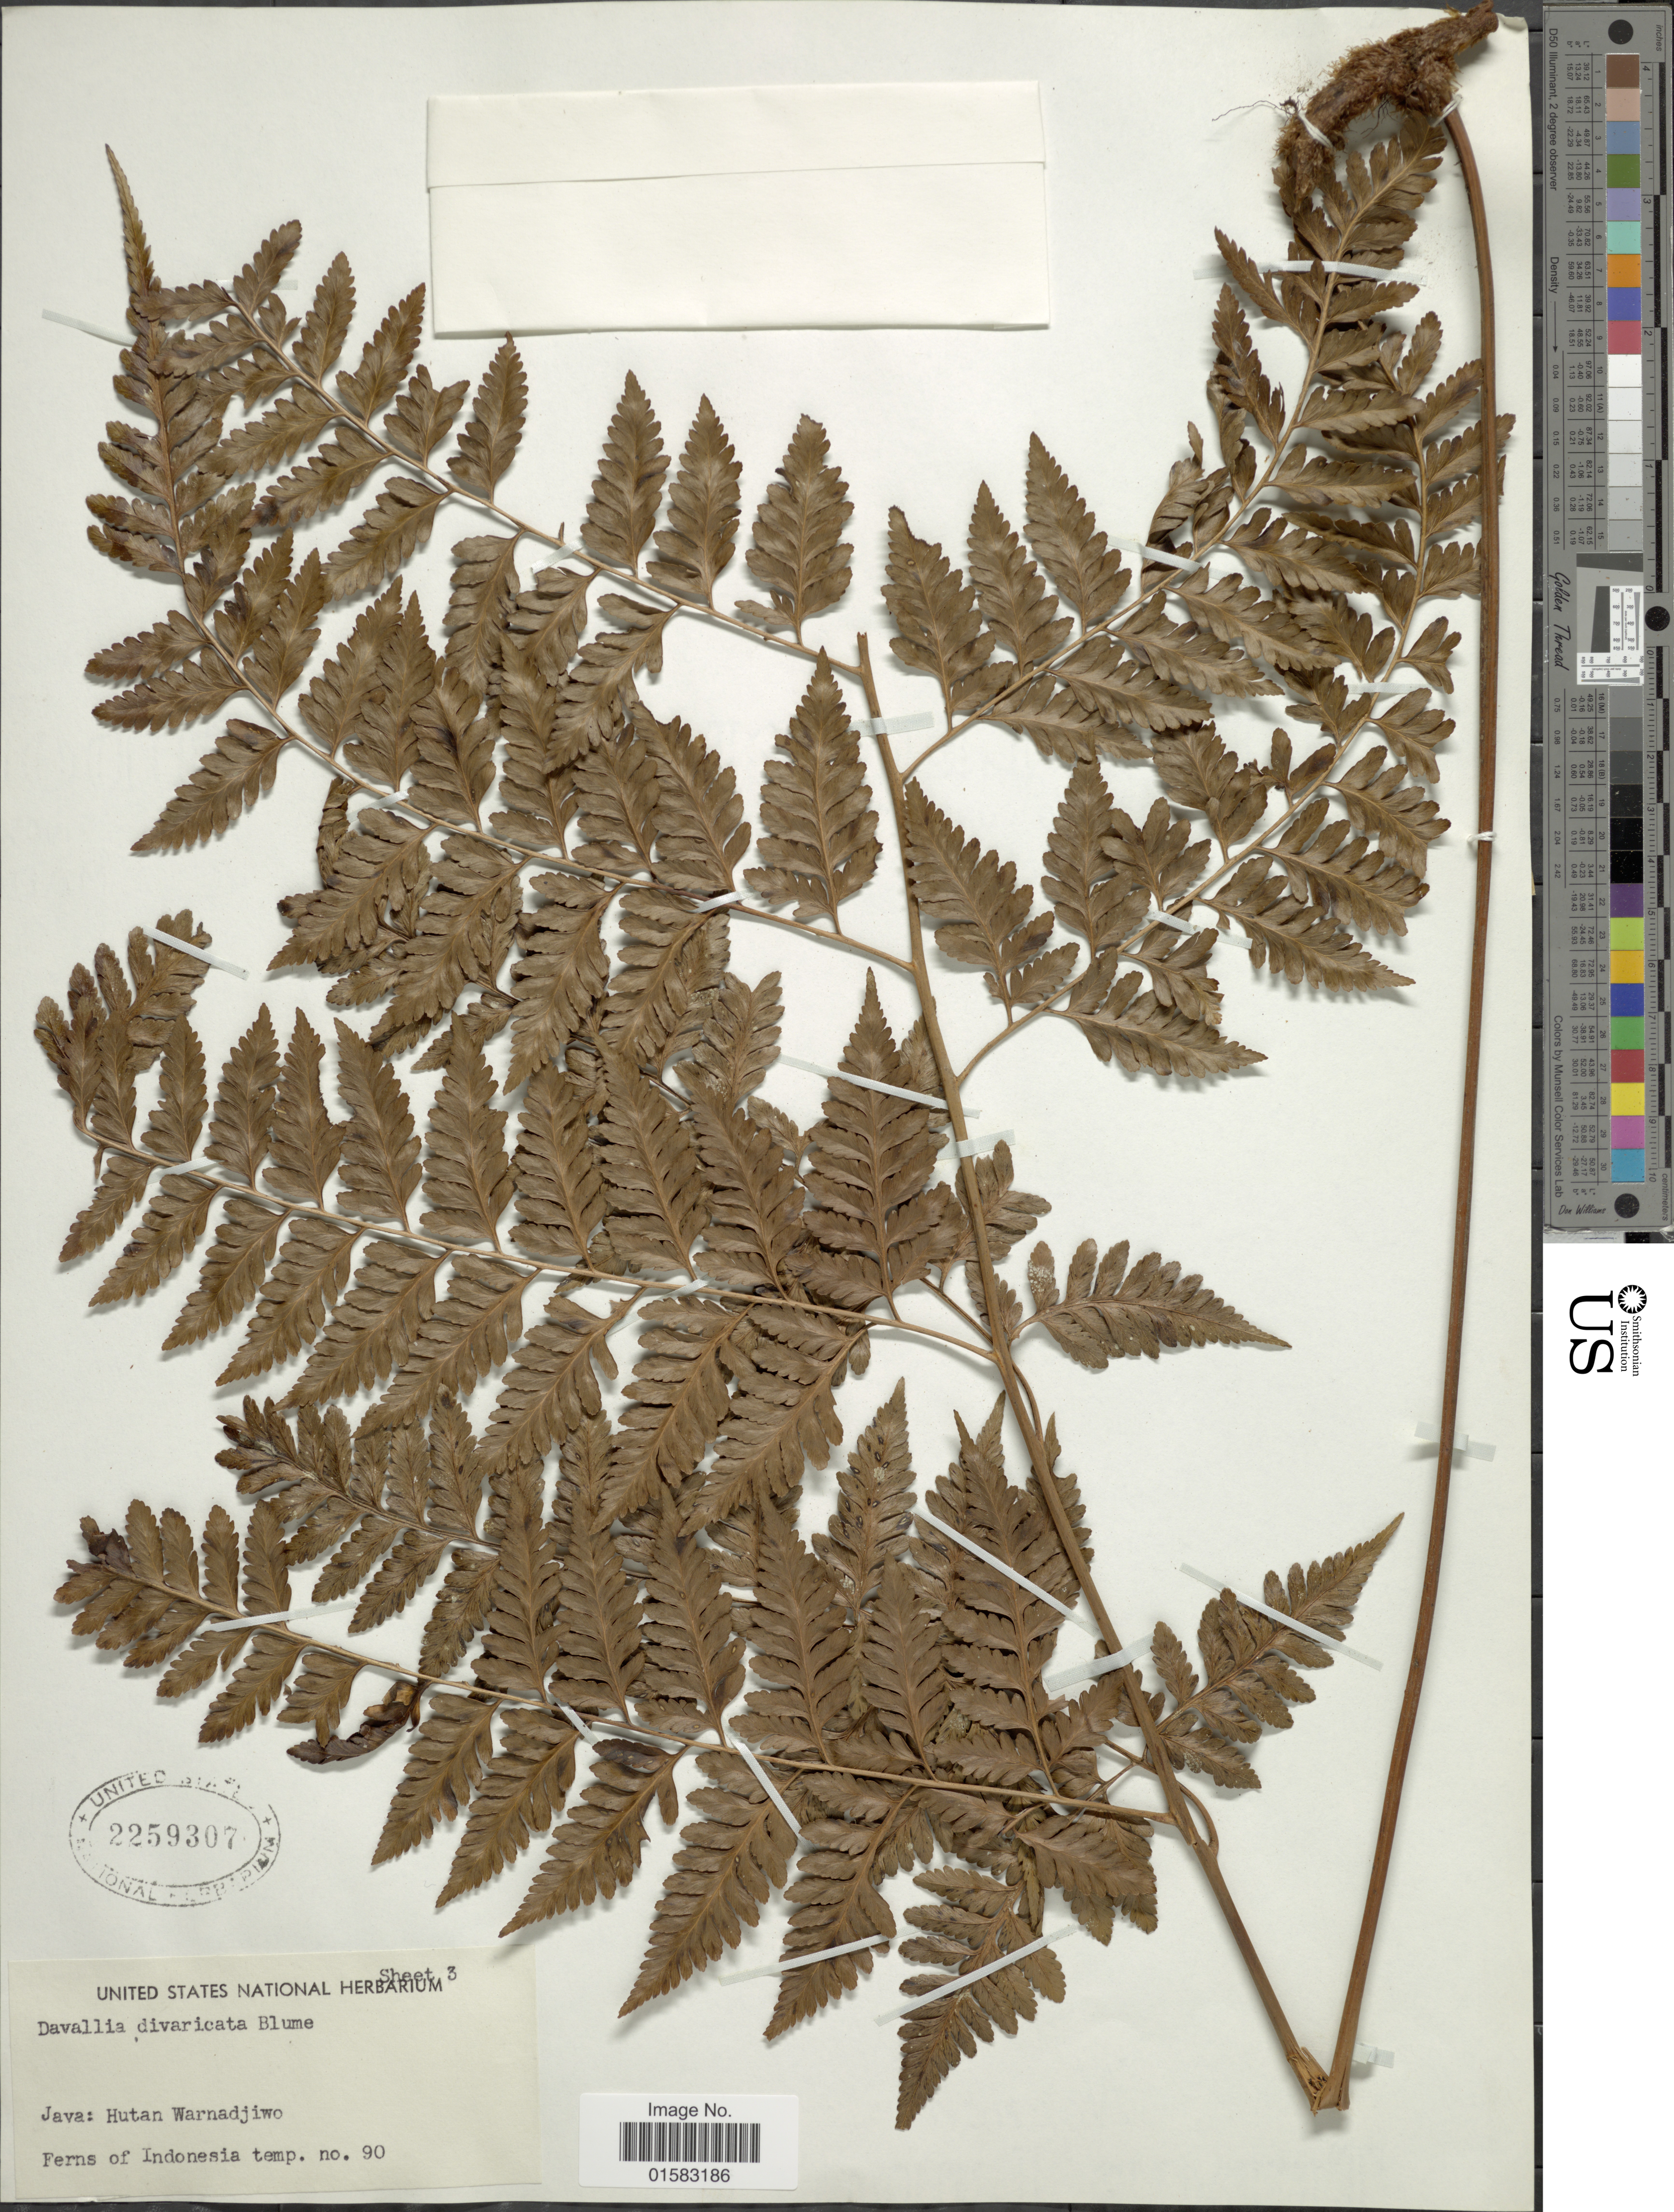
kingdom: Plantae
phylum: Tracheophyta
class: Polypodiopsida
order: Polypodiales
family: Davalliaceae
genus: Davallia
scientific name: Davallia divaricata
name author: Blume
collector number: Ferns of Indonesia temp. 90?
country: Indonesia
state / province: Java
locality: Hutan Warnadjiwo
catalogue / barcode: US 2259307